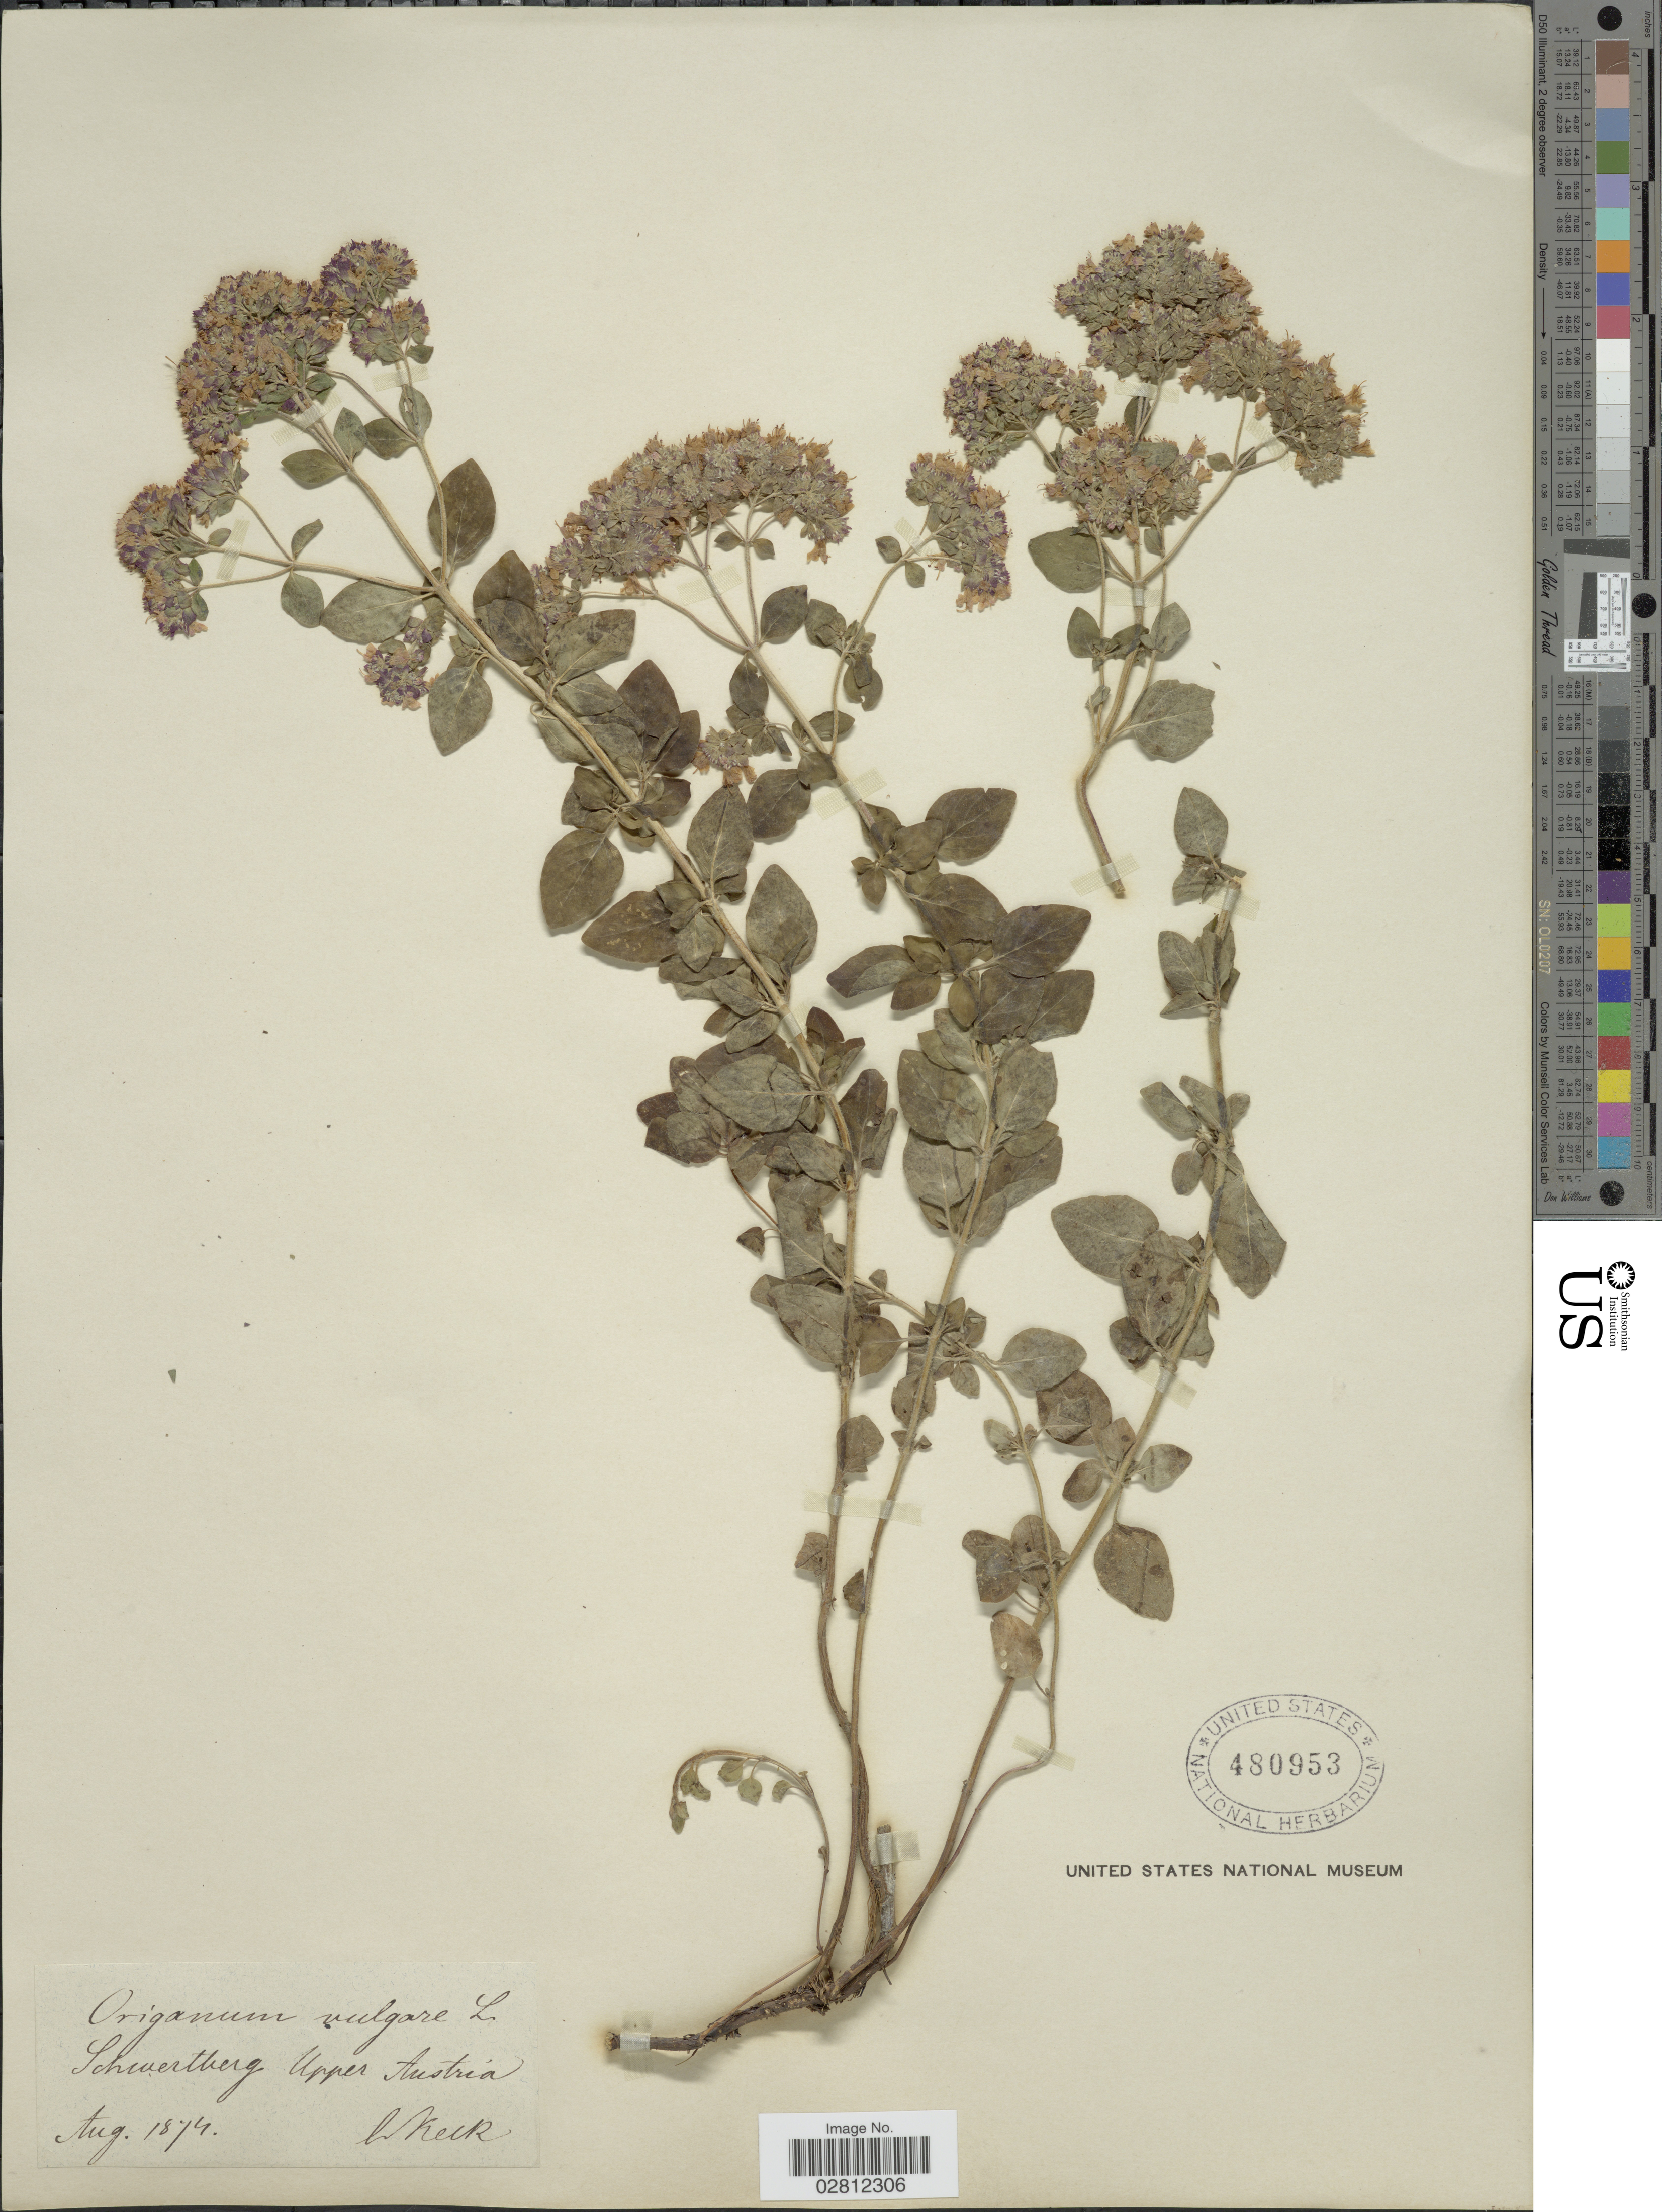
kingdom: Plantae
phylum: Tracheophyta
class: Magnoliopsida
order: Lamiales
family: Lamiaceae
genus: Origanum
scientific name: Origanum vulgare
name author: L.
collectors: K. Keck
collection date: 1874-08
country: Austria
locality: Schwertberg Upper Austria.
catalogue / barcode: US 480953